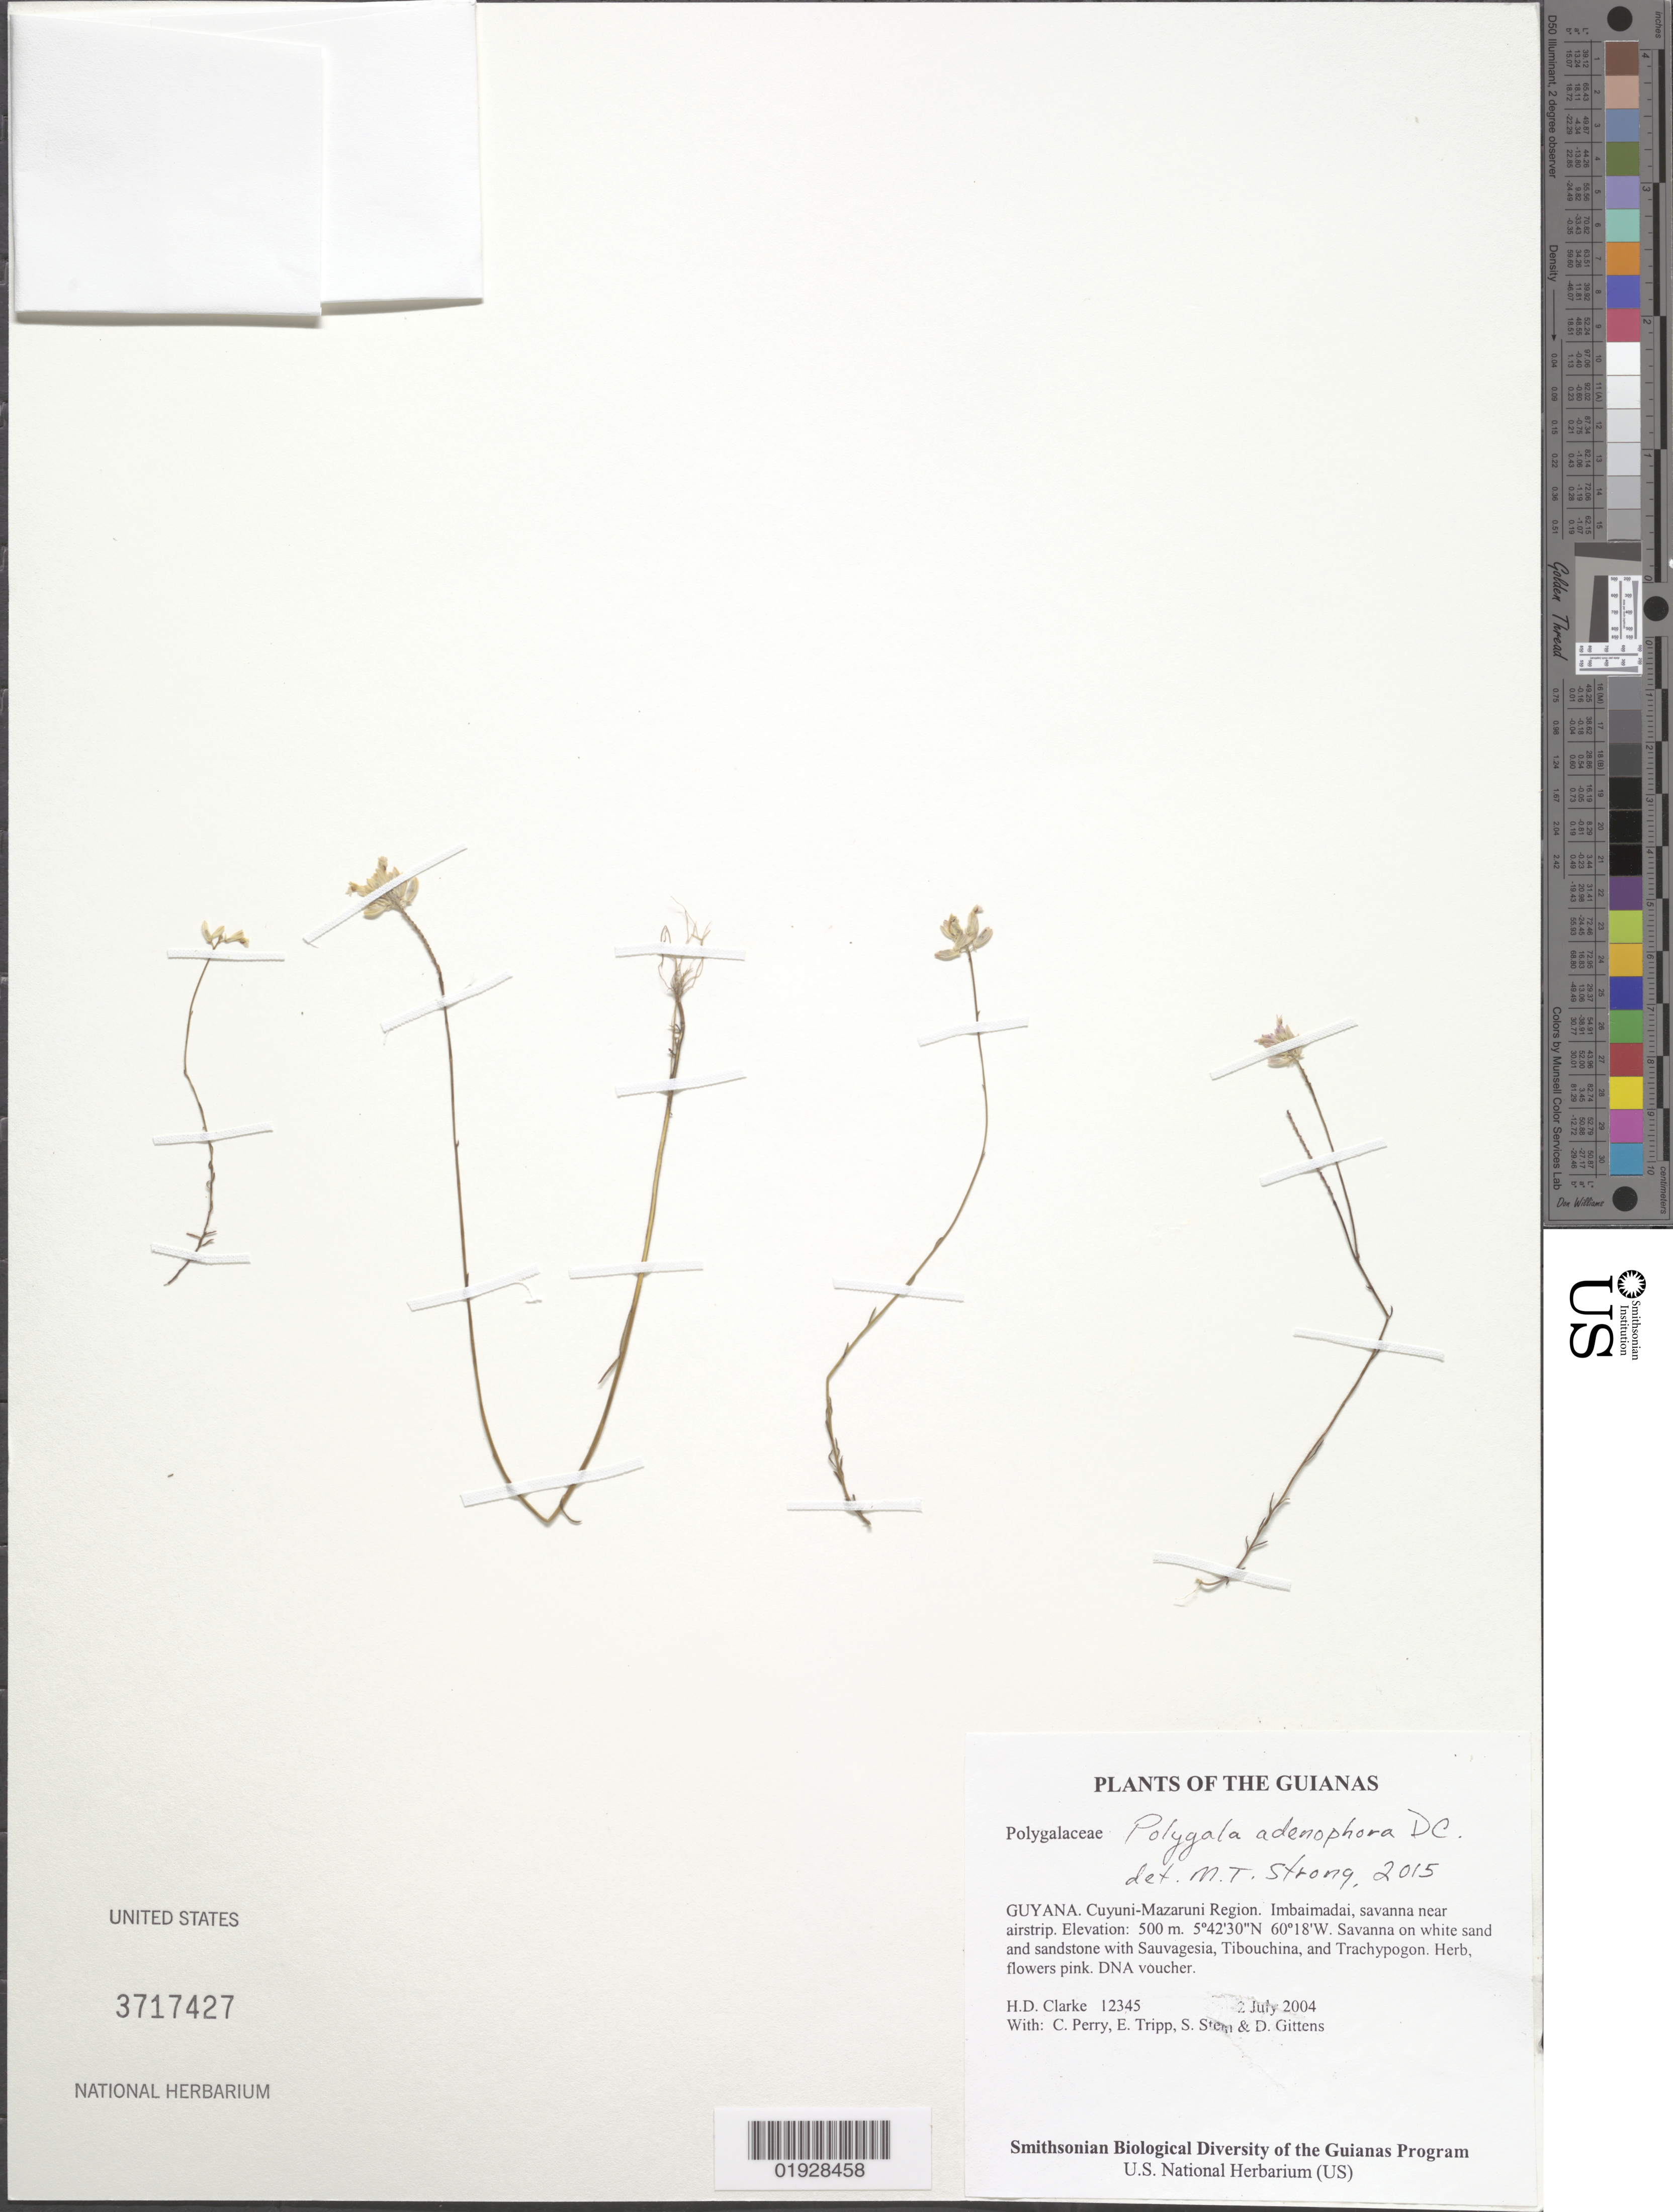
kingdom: Plantae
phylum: Tracheophyta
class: Magnoliopsida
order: Fabales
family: Polygalaceae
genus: Polygala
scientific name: Polygala adenophora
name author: DC.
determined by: Strong, M. T., (US), Smithsonian Institution - National Museum of Natural History (UNITED STATES)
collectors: H. D. Clarke, C. Perry, E. Tripp, S. R. Stern & D. Gittens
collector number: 12345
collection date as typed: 2 July 2004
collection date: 2004-07-02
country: Guyana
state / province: Cuyuni-Mazaruni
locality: Imbaimadai, savanna near airstrip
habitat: Savanna on white sand and sandstone with Sauvagesia, Tibouchina, and Trachypogon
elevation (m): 500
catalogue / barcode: US 3717427